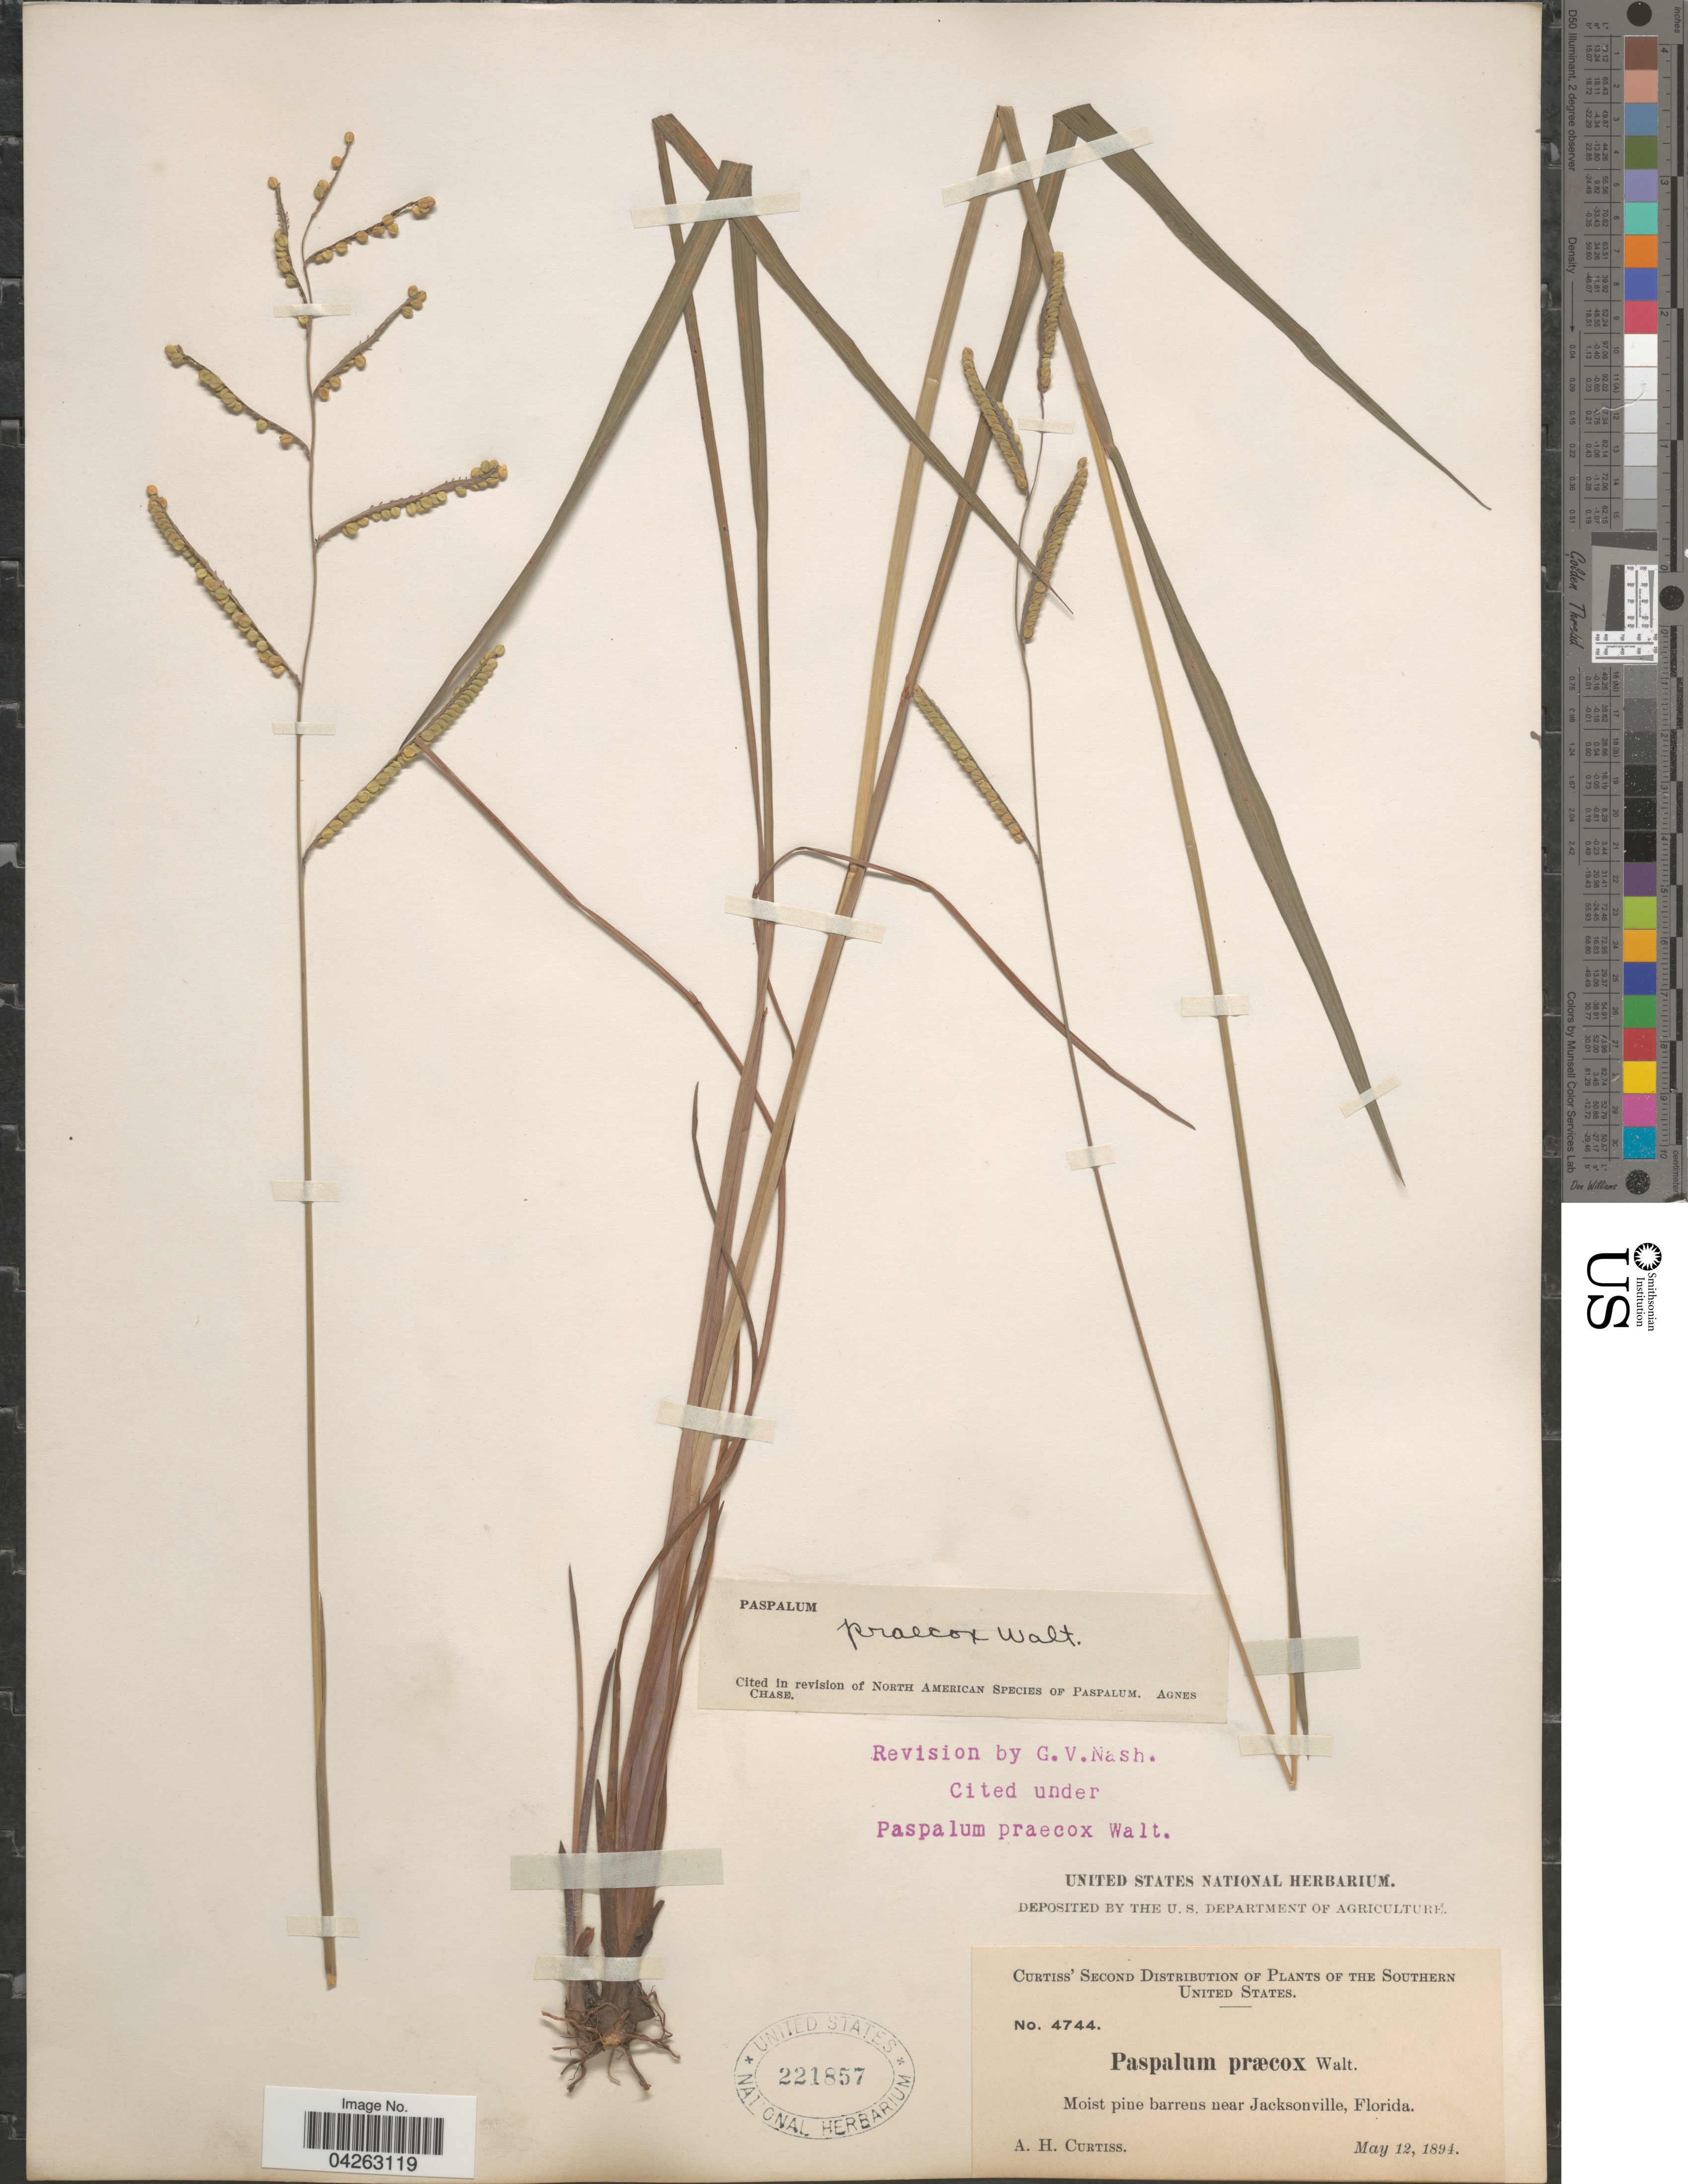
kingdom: Plantae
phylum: Tracheophyta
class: Liliopsida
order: Poales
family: Poaceae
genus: Paspalum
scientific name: Paspalum praecox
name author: Walter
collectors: A. H. Curtiss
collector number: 4744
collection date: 1894-05-12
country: United States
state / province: Florida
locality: Southern United States. Moist pine barrens near Jacksonville.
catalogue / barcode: US 221857